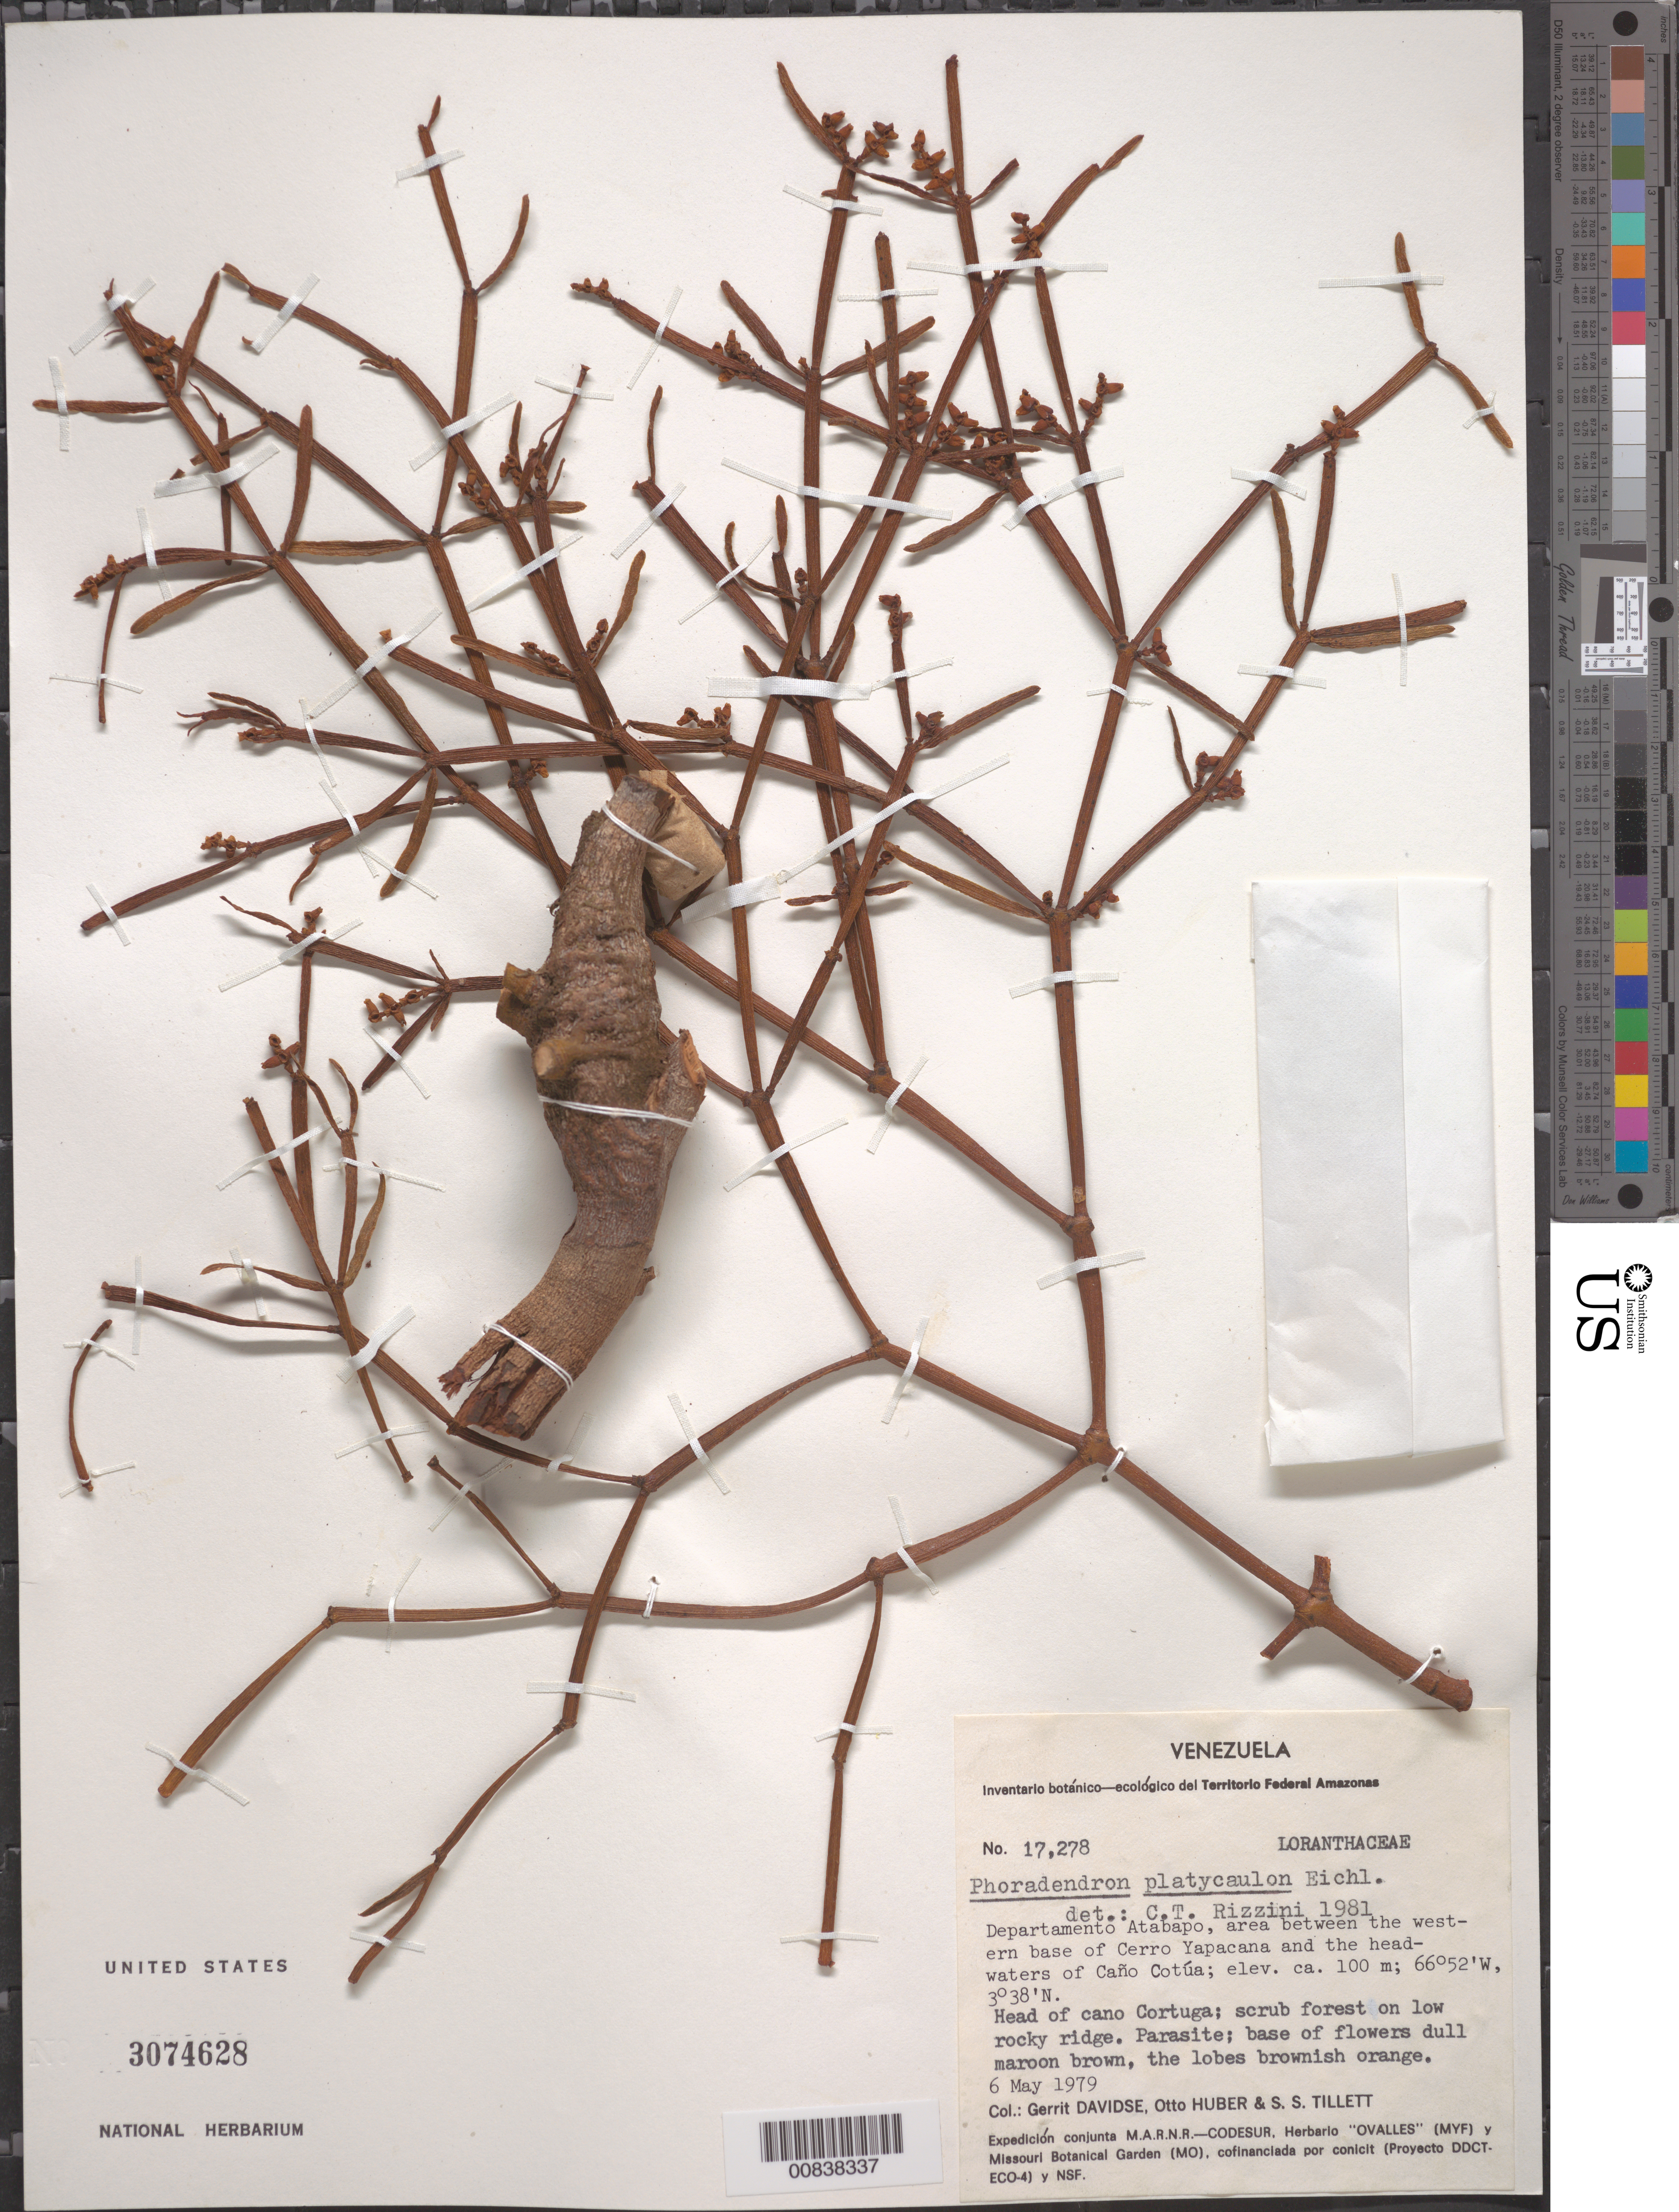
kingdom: Plantae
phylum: Tracheophyta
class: Magnoliopsida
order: Santalales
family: Viscaceae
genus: Phoradendron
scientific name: Phoradendron platycaulon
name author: Eichler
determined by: Rizzini, Carlos T.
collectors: G. Davidse, O. Huber & S. S. Tillett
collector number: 17278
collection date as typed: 6-May-79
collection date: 1979-05-06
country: Venezuela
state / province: Amazonas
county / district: Atabapo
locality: Cerro Yapacána, western base, to headwaters of Caño Cotúa, head of Caño Cortuga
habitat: Scrub forest on low rocky ridge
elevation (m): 100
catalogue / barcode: US 3074628